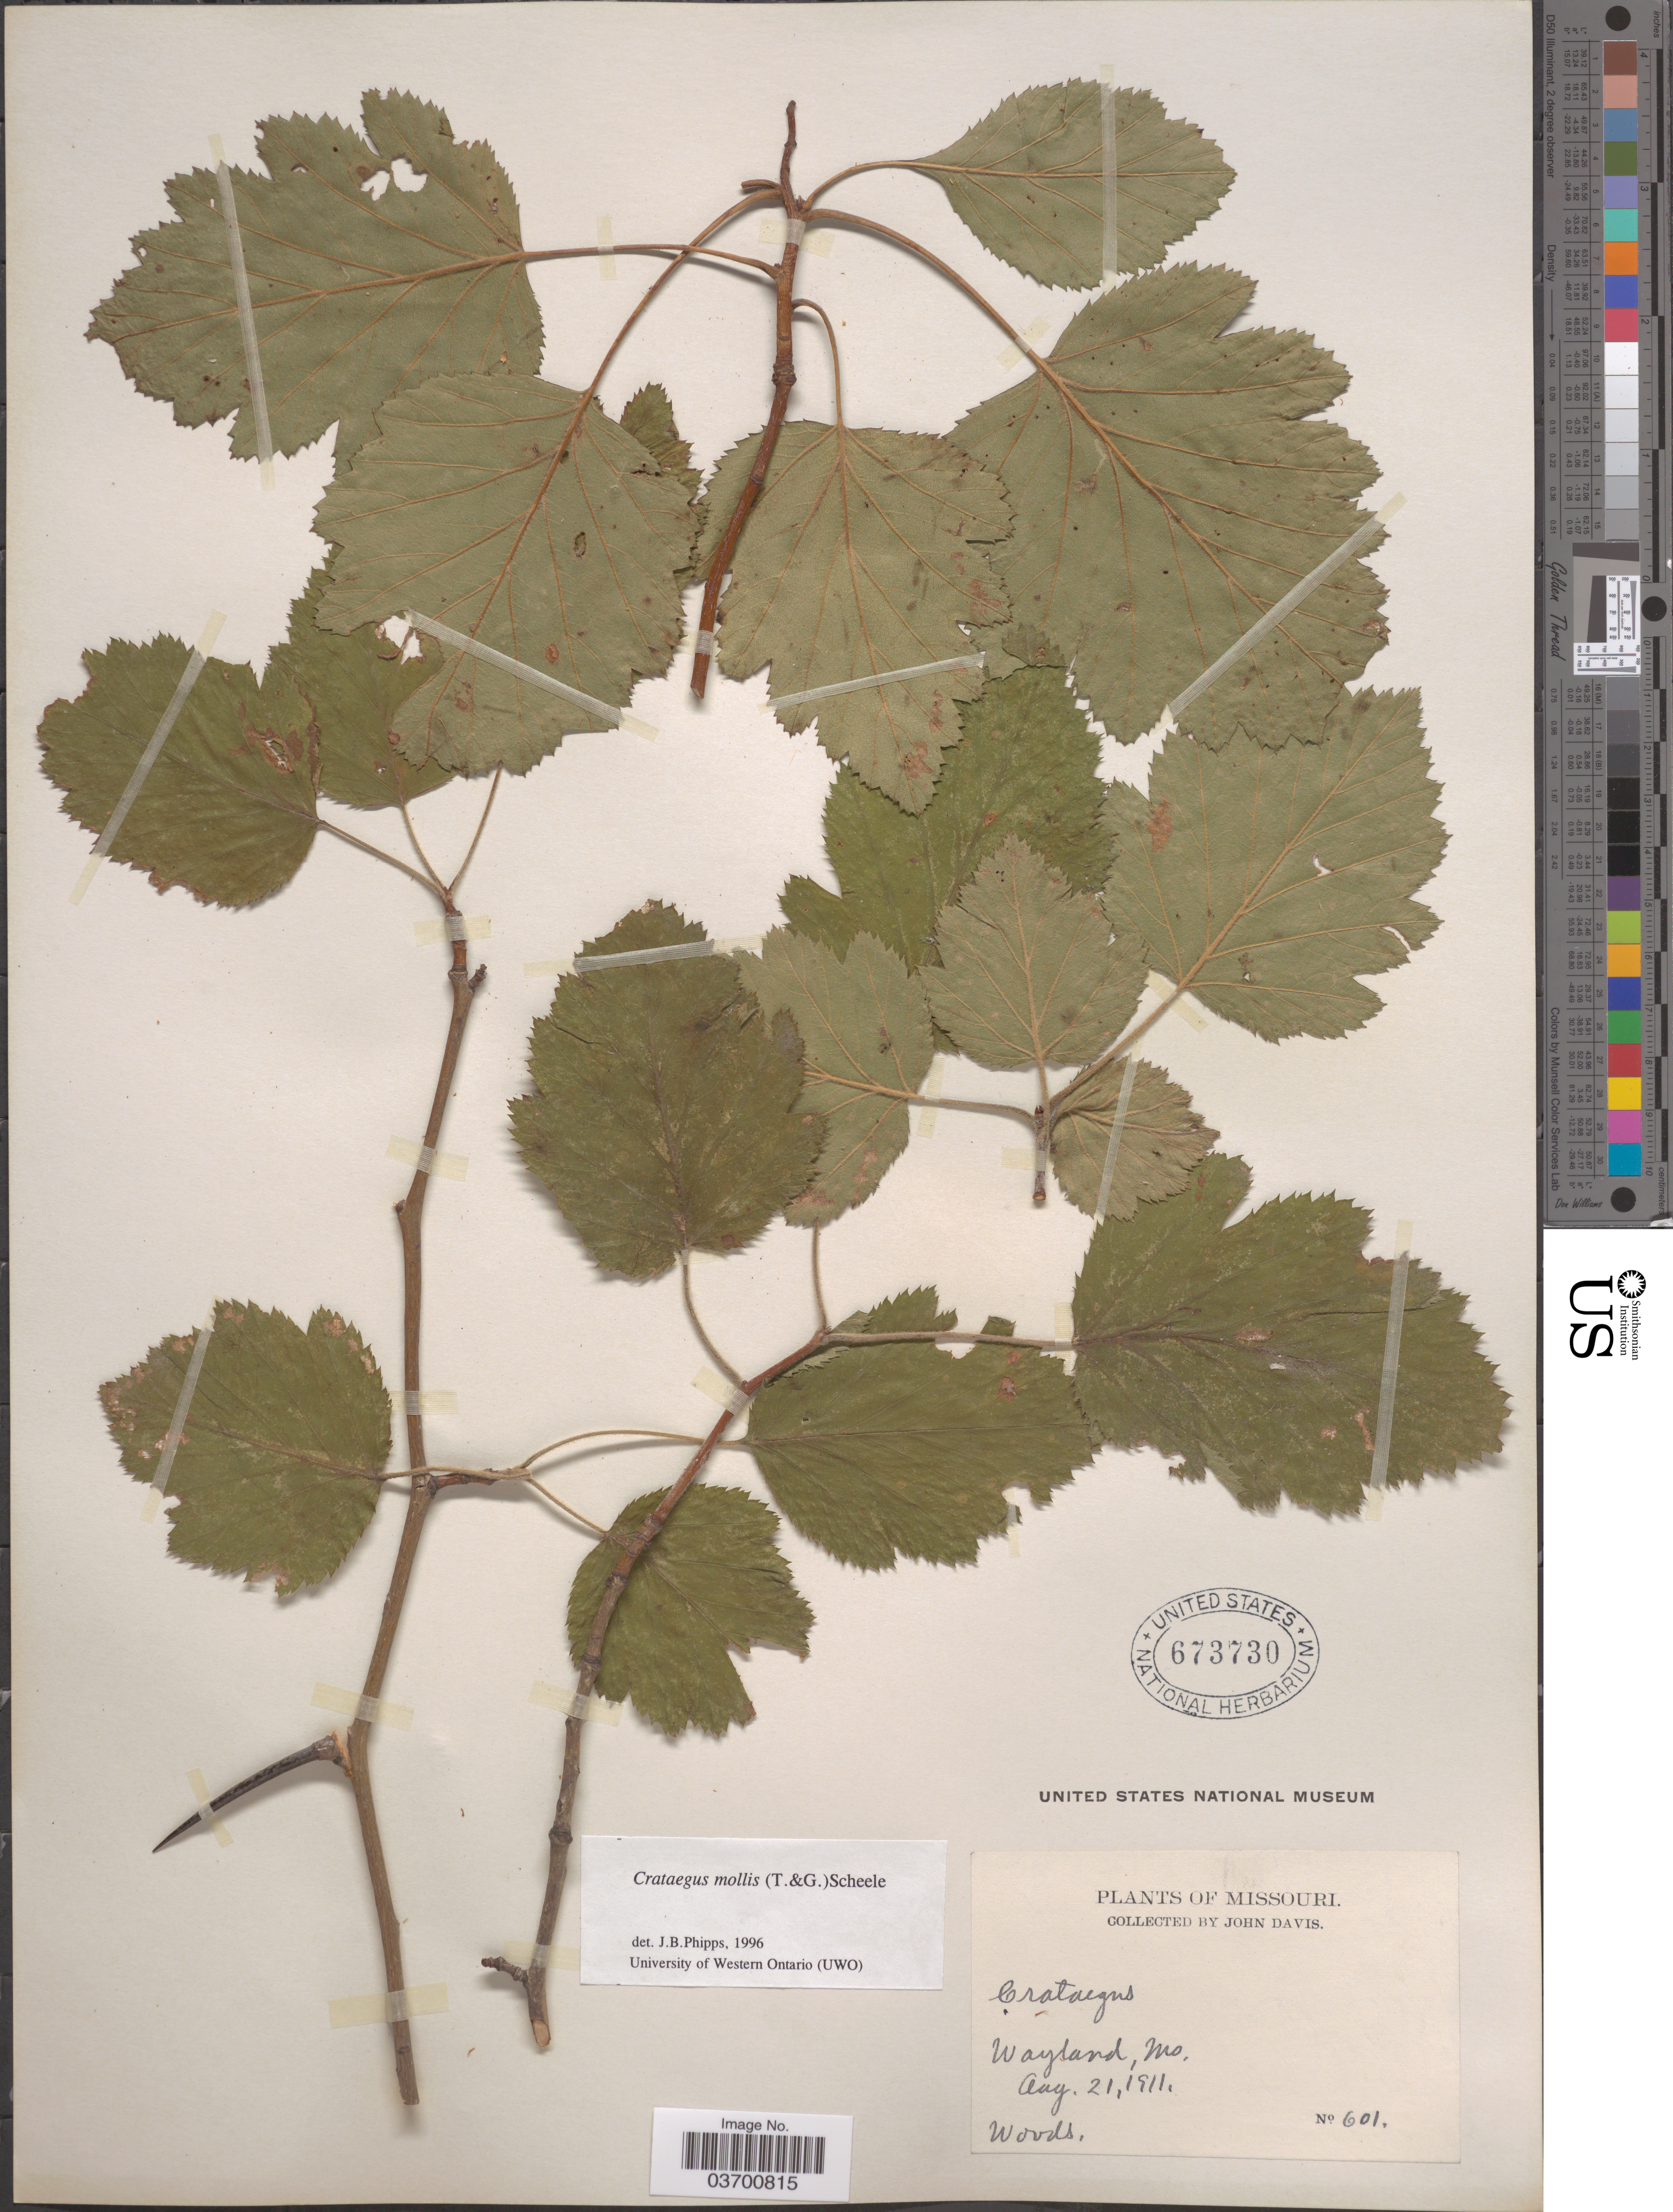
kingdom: Plantae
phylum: Tracheophyta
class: Magnoliopsida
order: Rosales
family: Rosaceae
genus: Crataegus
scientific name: Crataegus mollis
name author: (Torr. & A. Gray) Scheele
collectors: J. Davis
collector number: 601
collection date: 1911-08-21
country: United States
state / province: Missouri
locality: Wayland.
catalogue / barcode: US 673730